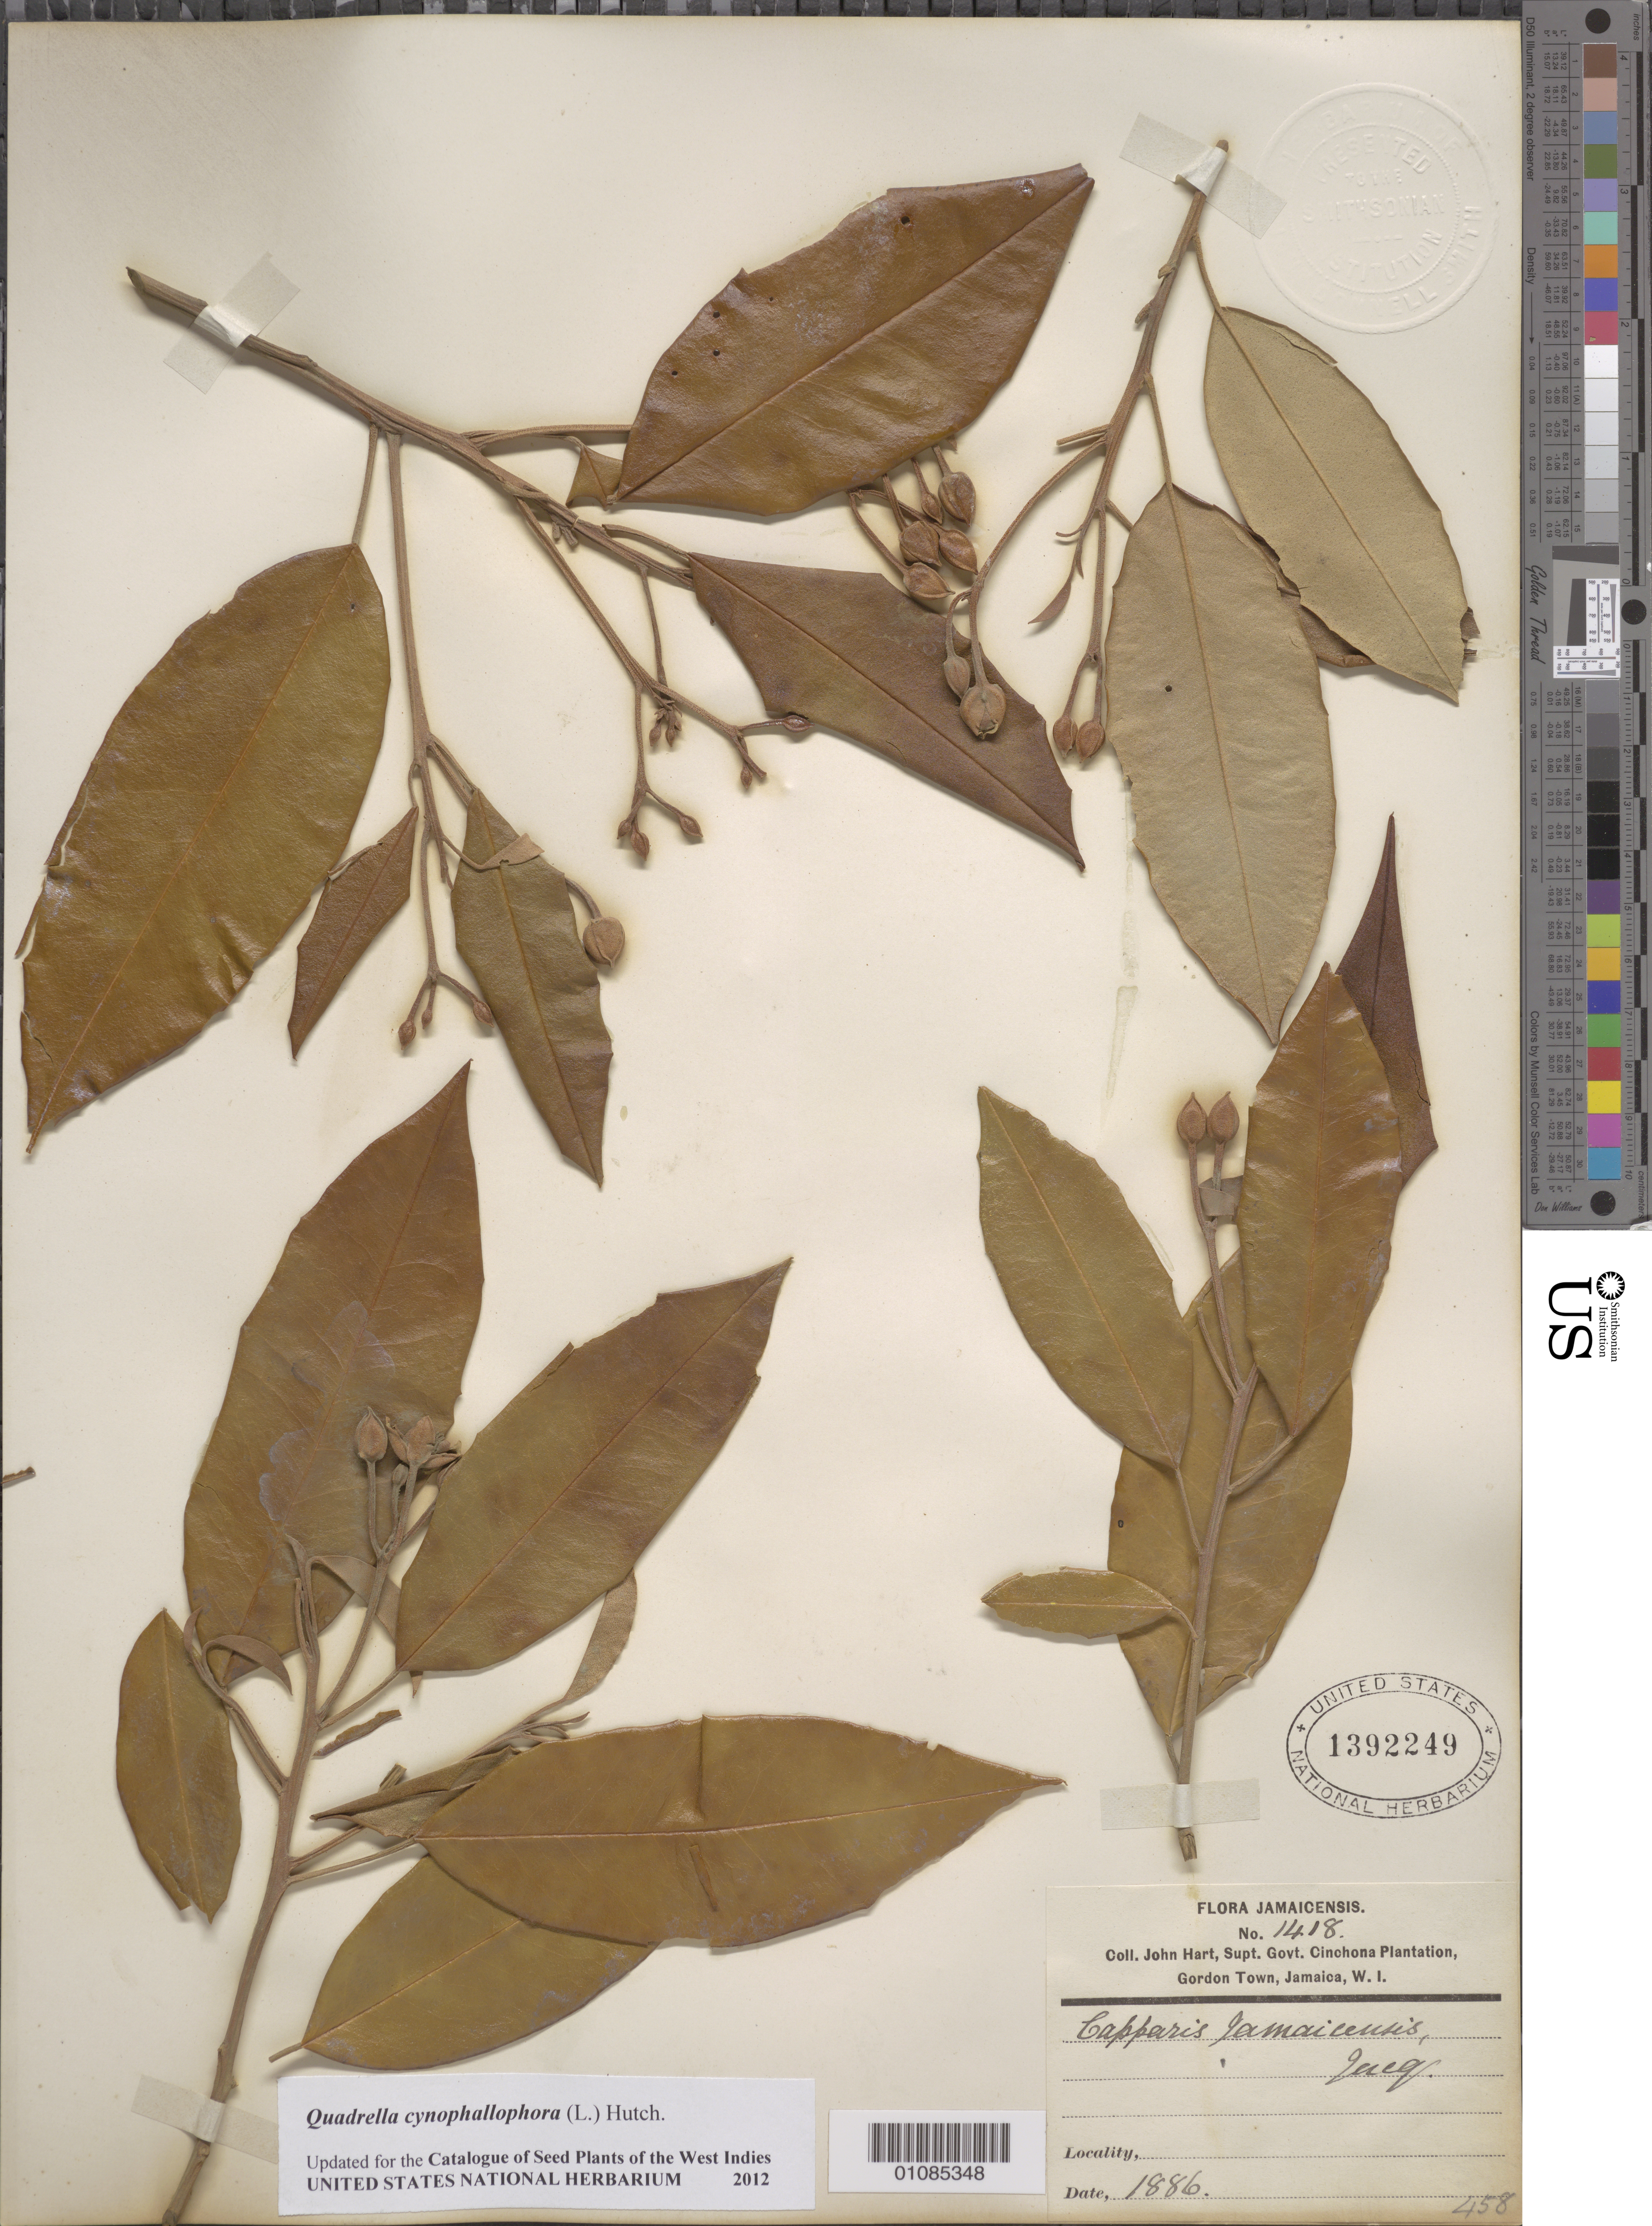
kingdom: Plantae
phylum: Tracheophyta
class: Magnoliopsida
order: Brassicales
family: Capparaceae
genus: Quadrella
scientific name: Quadrella cynophallophora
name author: (L.) Hutch.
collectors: J. Hart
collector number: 1418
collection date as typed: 1886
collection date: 1886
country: Jamaica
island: Jamaica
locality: Cinchona Plantation, Gordon Town.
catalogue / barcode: US 1392249